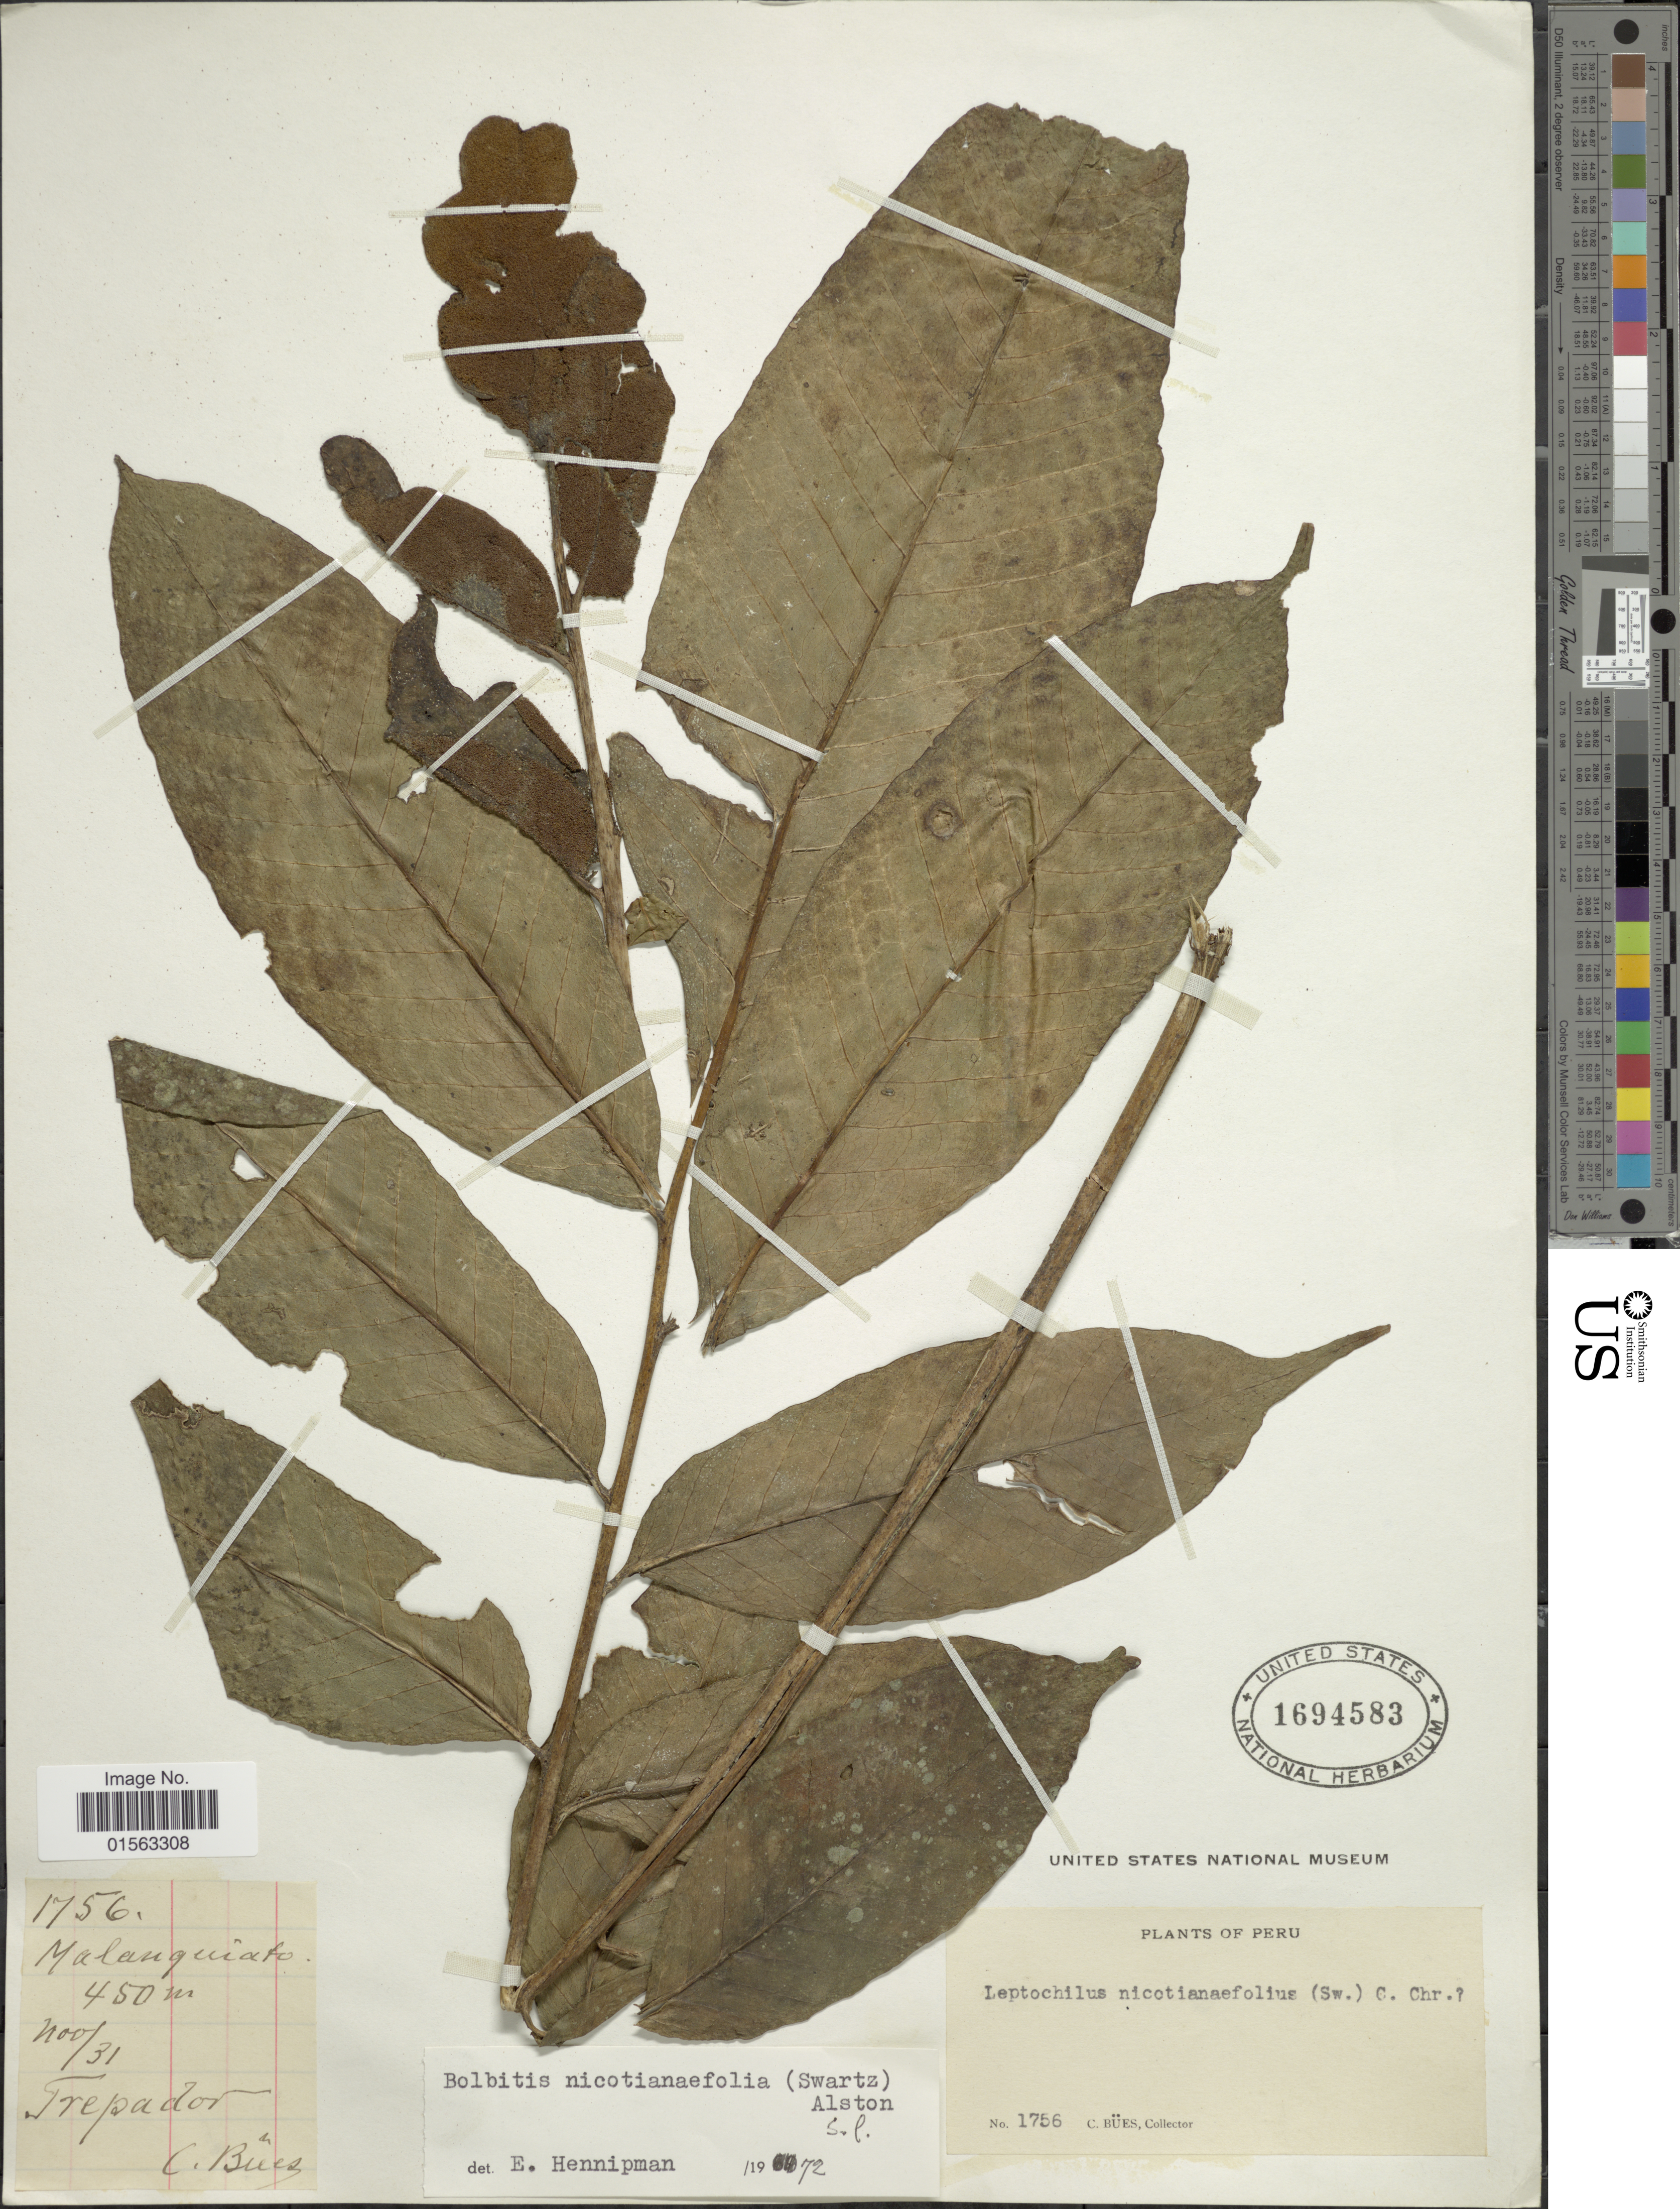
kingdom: Plantae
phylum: Tracheophyta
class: Polypodiopsida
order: Polypodiales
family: Dryopteridaceae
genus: Mickelia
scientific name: Mickelia nicotianifolia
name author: (Sw.) R.C. Moran et al.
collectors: C. Bues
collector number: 1756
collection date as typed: Transcribed d/m/y: /11/31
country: Peru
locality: Peru, Malanquiato, Trepador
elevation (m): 450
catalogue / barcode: US 1694583